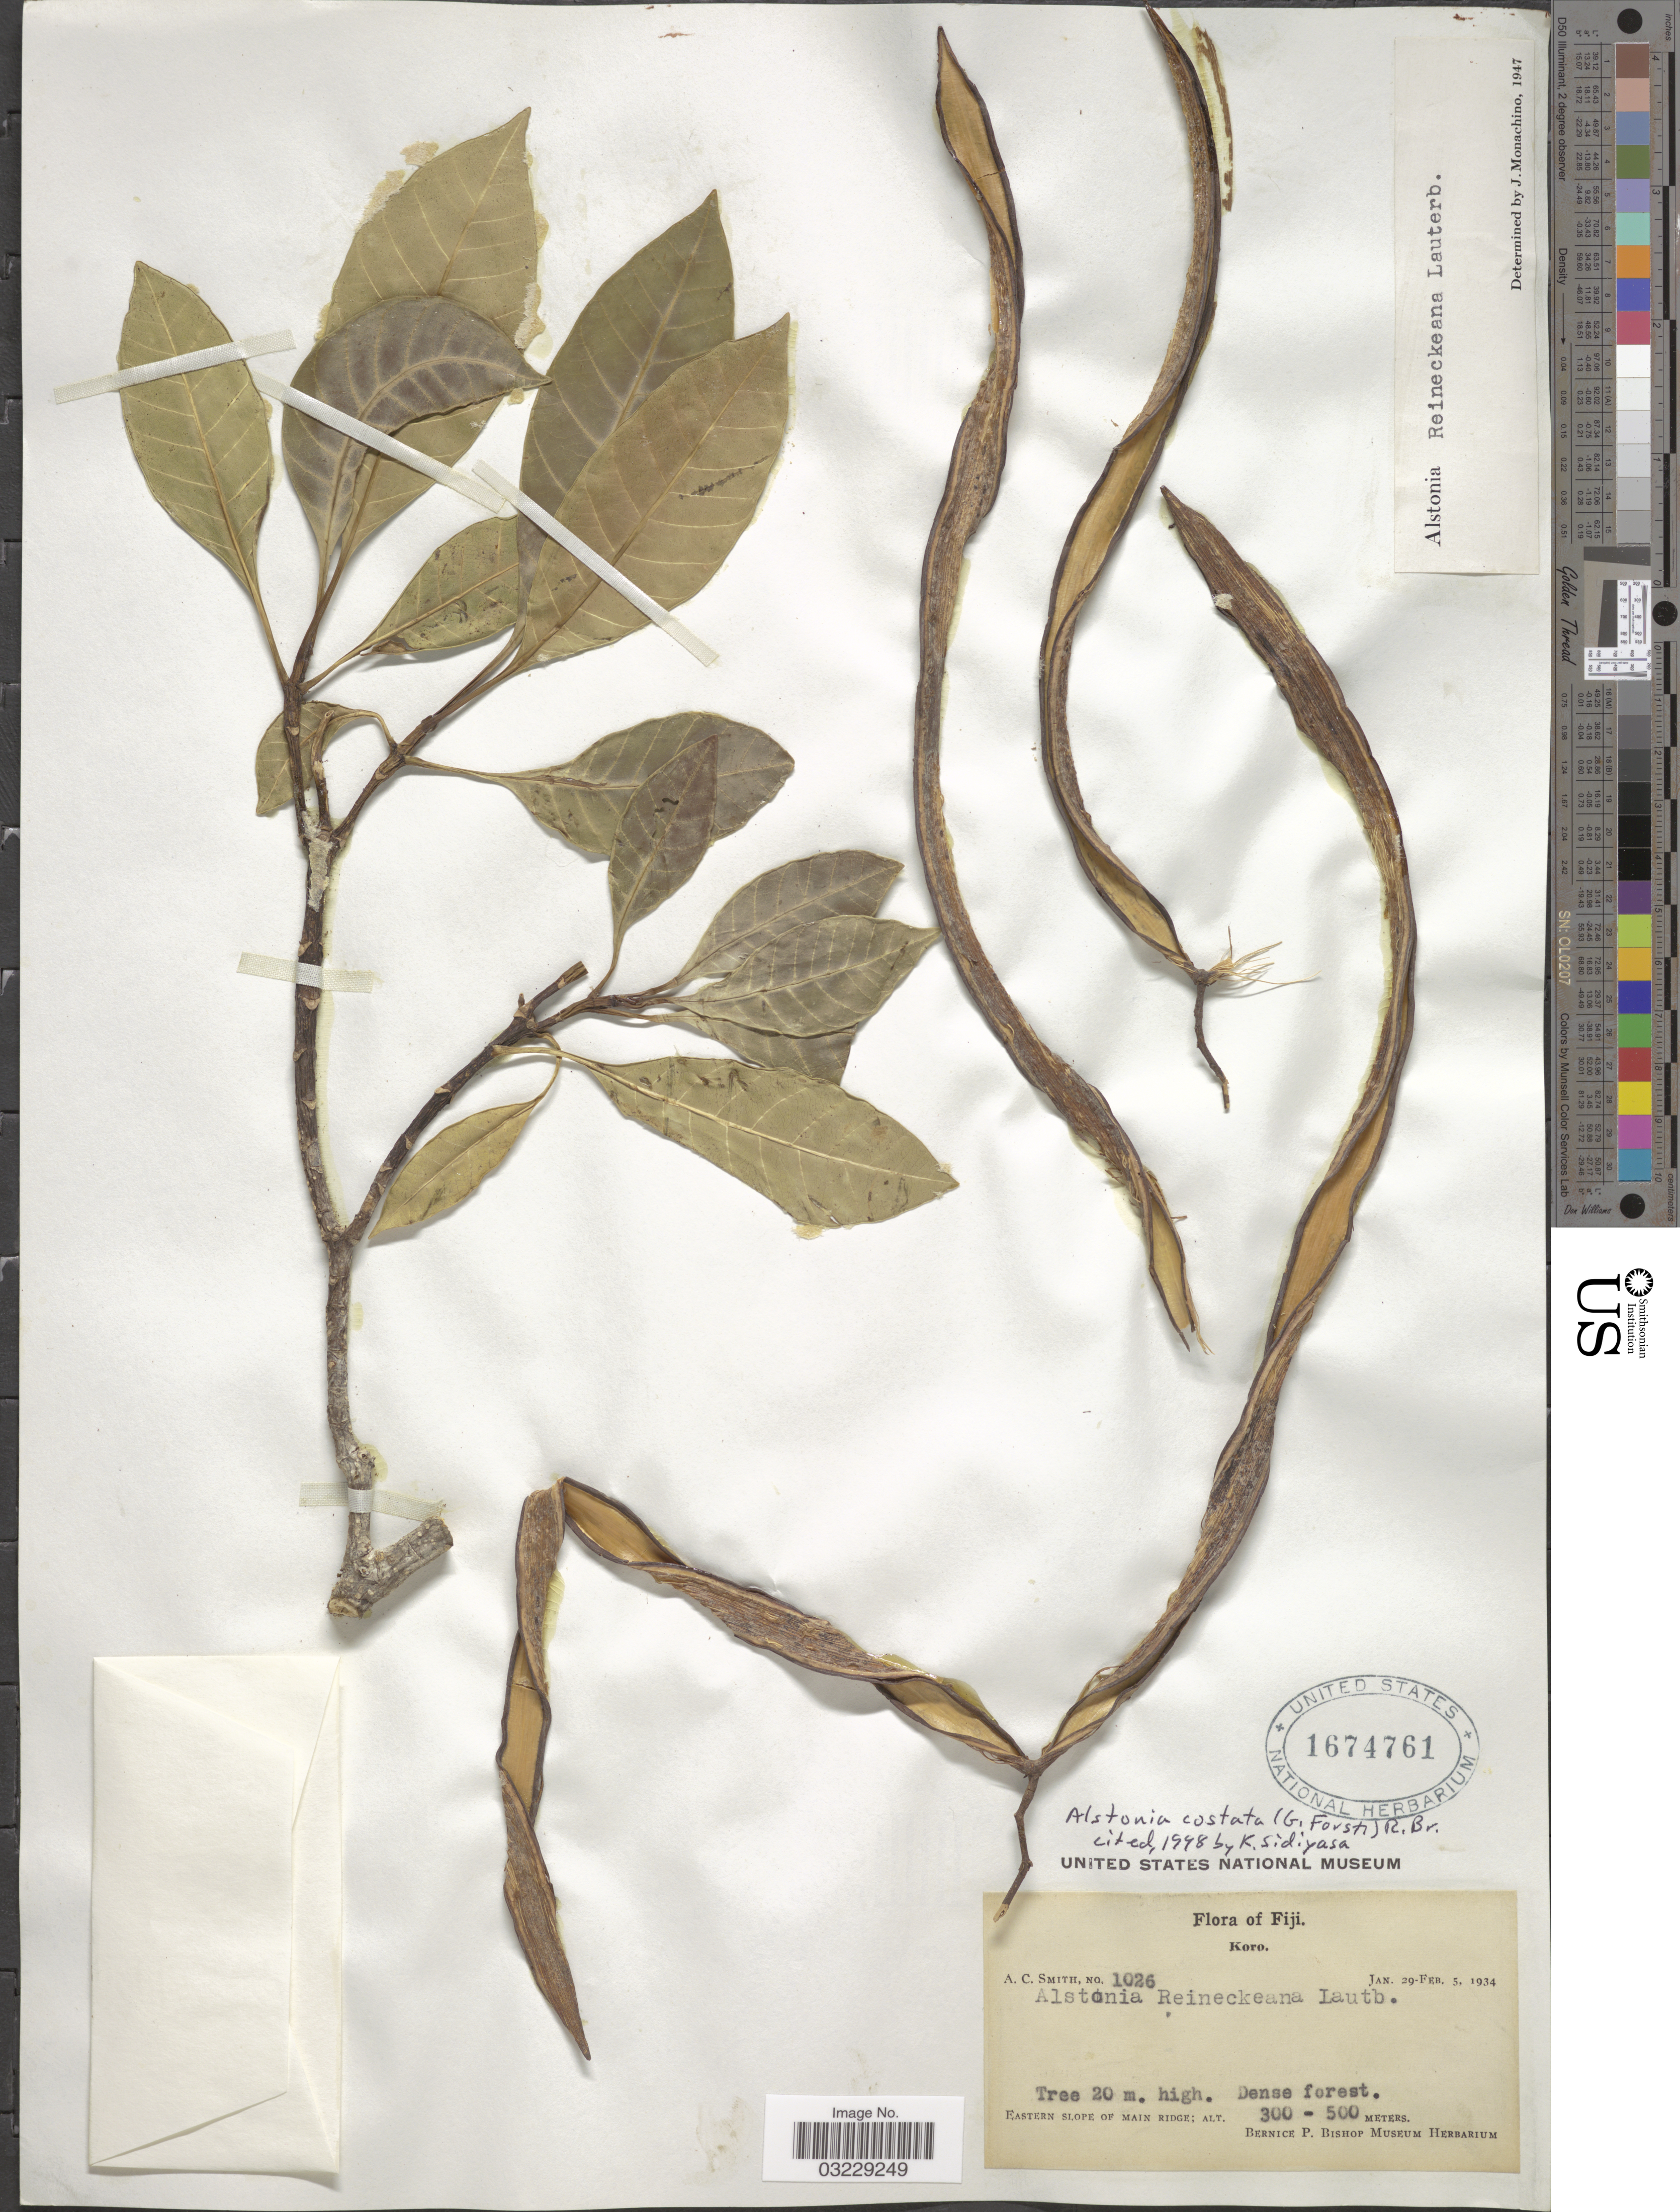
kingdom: Plantae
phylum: Tracheophyta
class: Magnoliopsida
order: Gentianales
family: Apocynaceae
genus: Alstonia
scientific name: Alstonia sp.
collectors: A. C. Smith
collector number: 1026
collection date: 1934-01-29/1934-02-05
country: Fiji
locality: Koro. Eastern slope of Main ridge.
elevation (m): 300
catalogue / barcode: US 1674761